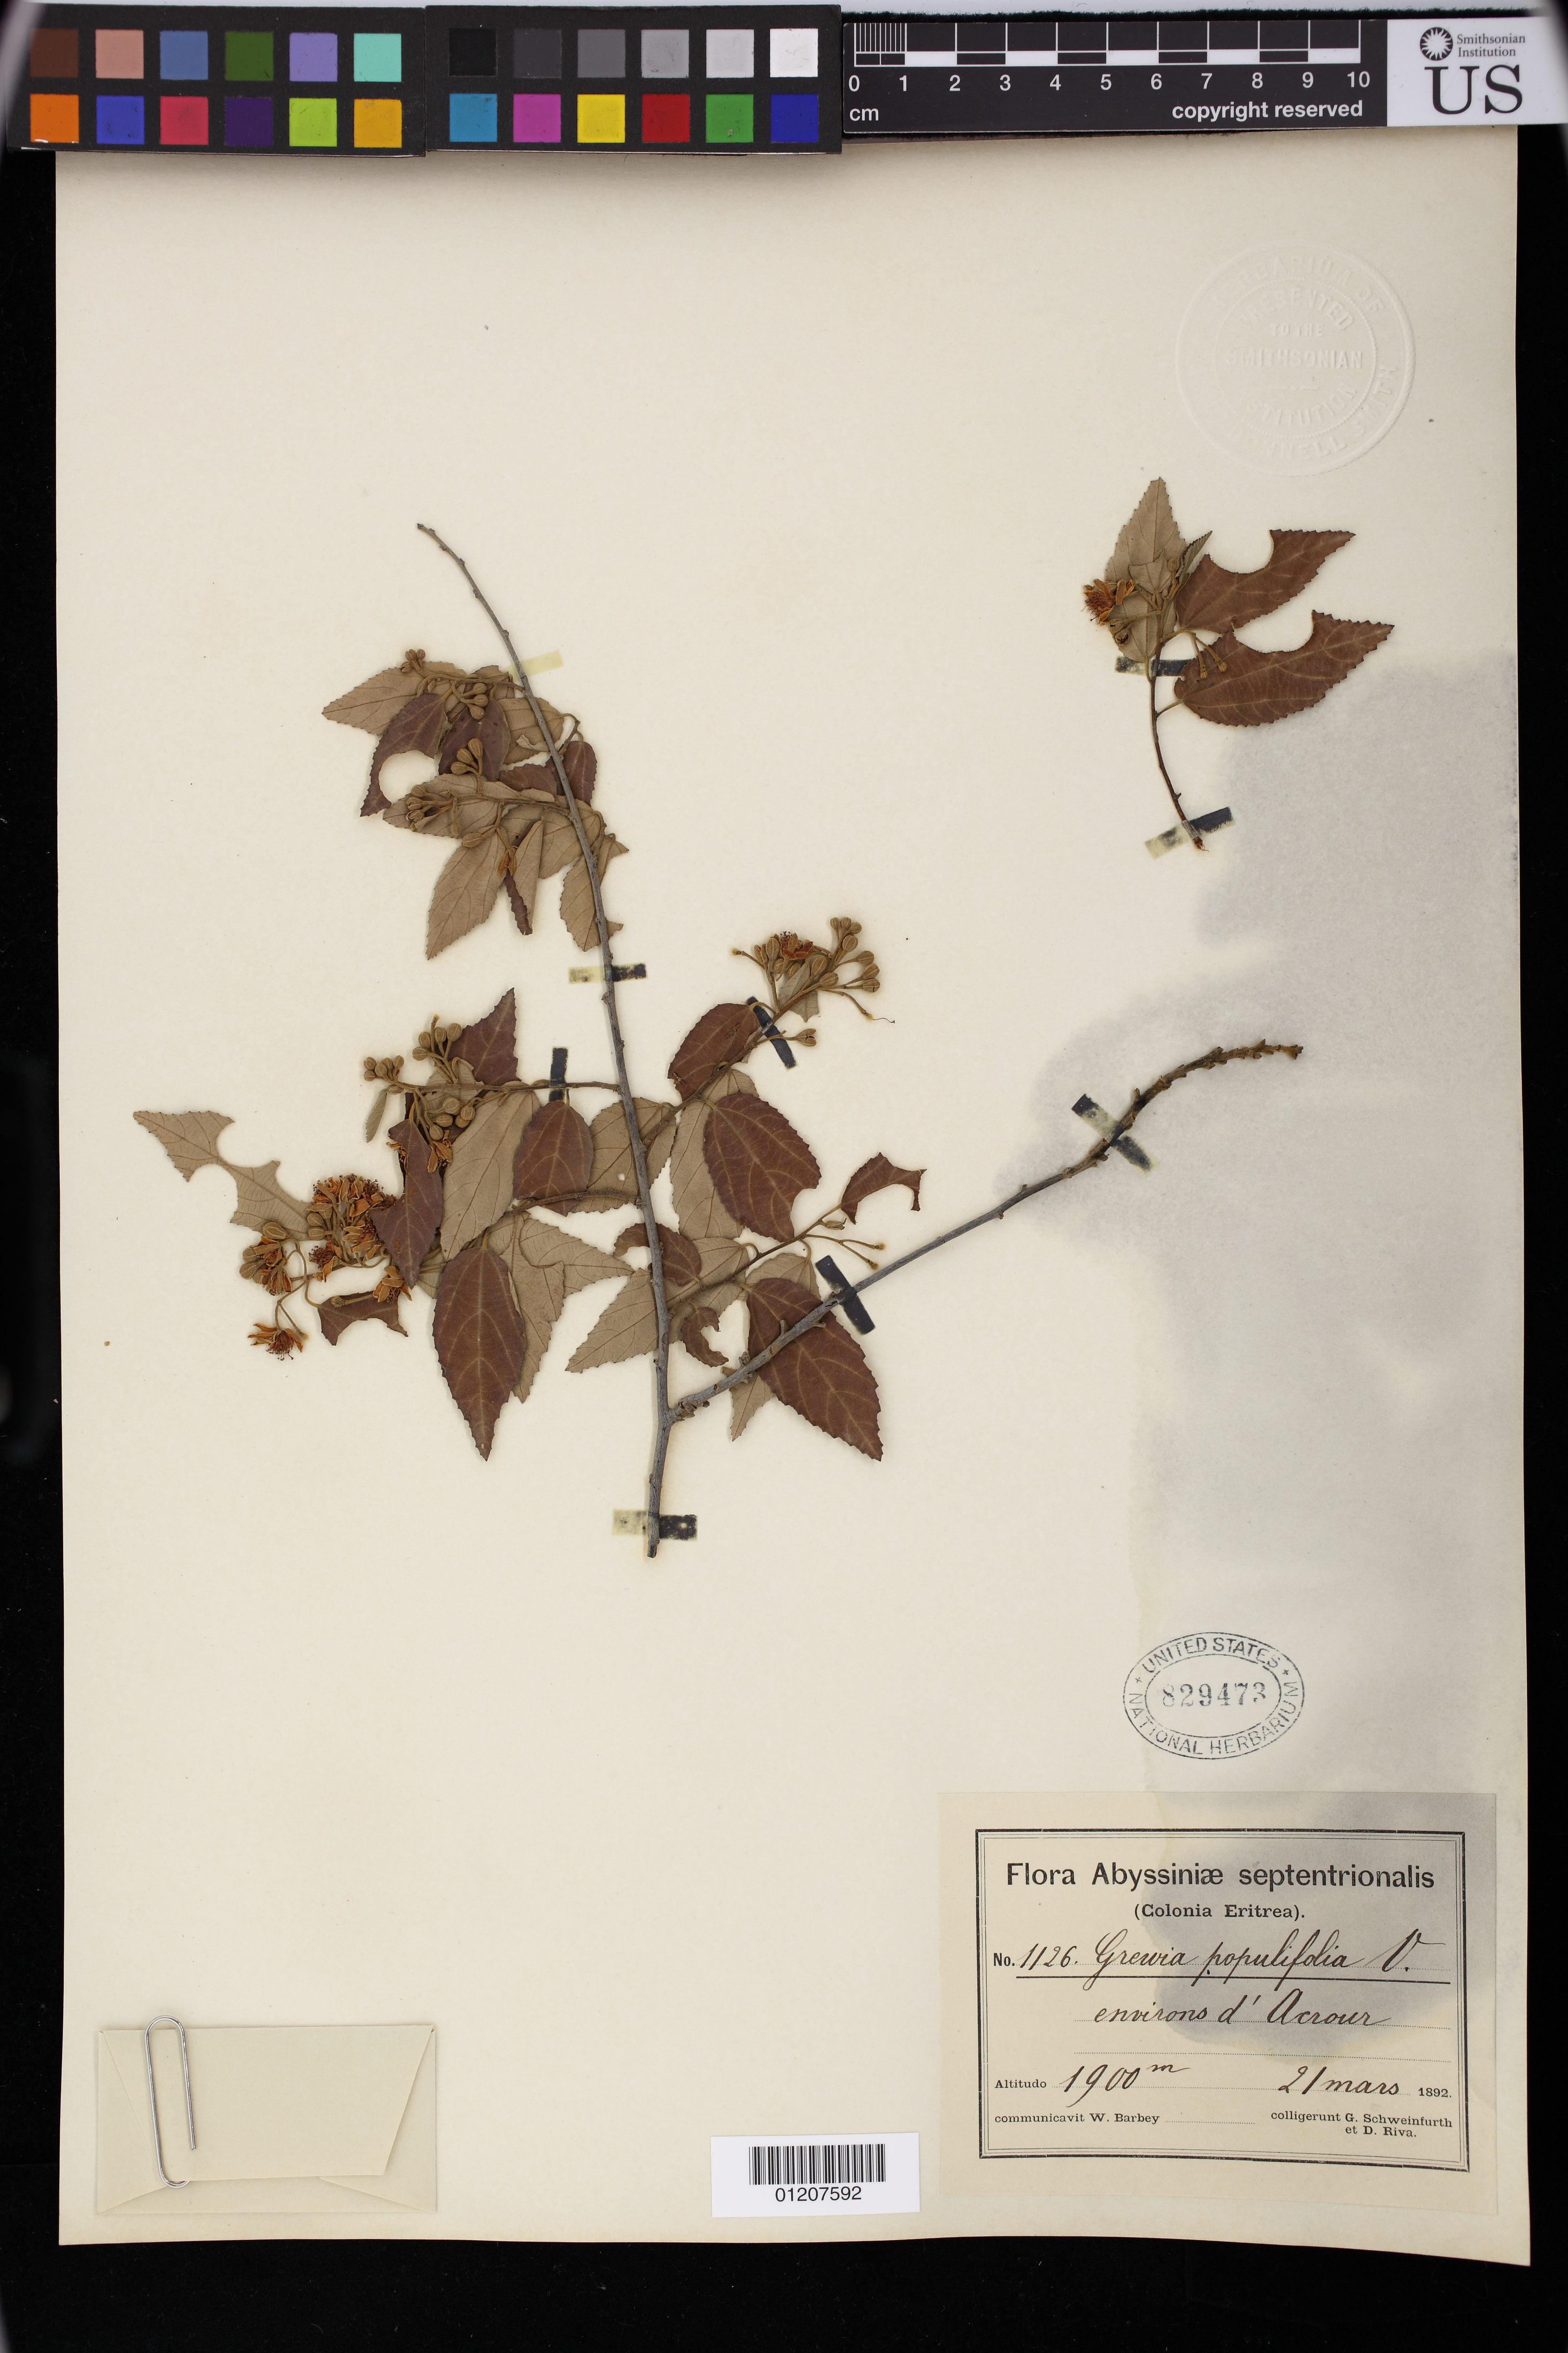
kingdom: Plantae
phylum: Tracheophyta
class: Magnoliopsida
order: Malvales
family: Malvaceae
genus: Grewia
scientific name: Grewia tenax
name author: (Forssk.) Fiori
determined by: Jourdain-Fievet, L.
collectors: G. A. Schweinfurth & D. Riva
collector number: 1126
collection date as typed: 21 Mar 1892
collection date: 1892-03-21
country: Eritrea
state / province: Debub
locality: environs d'Acrour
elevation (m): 1900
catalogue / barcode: US 829473